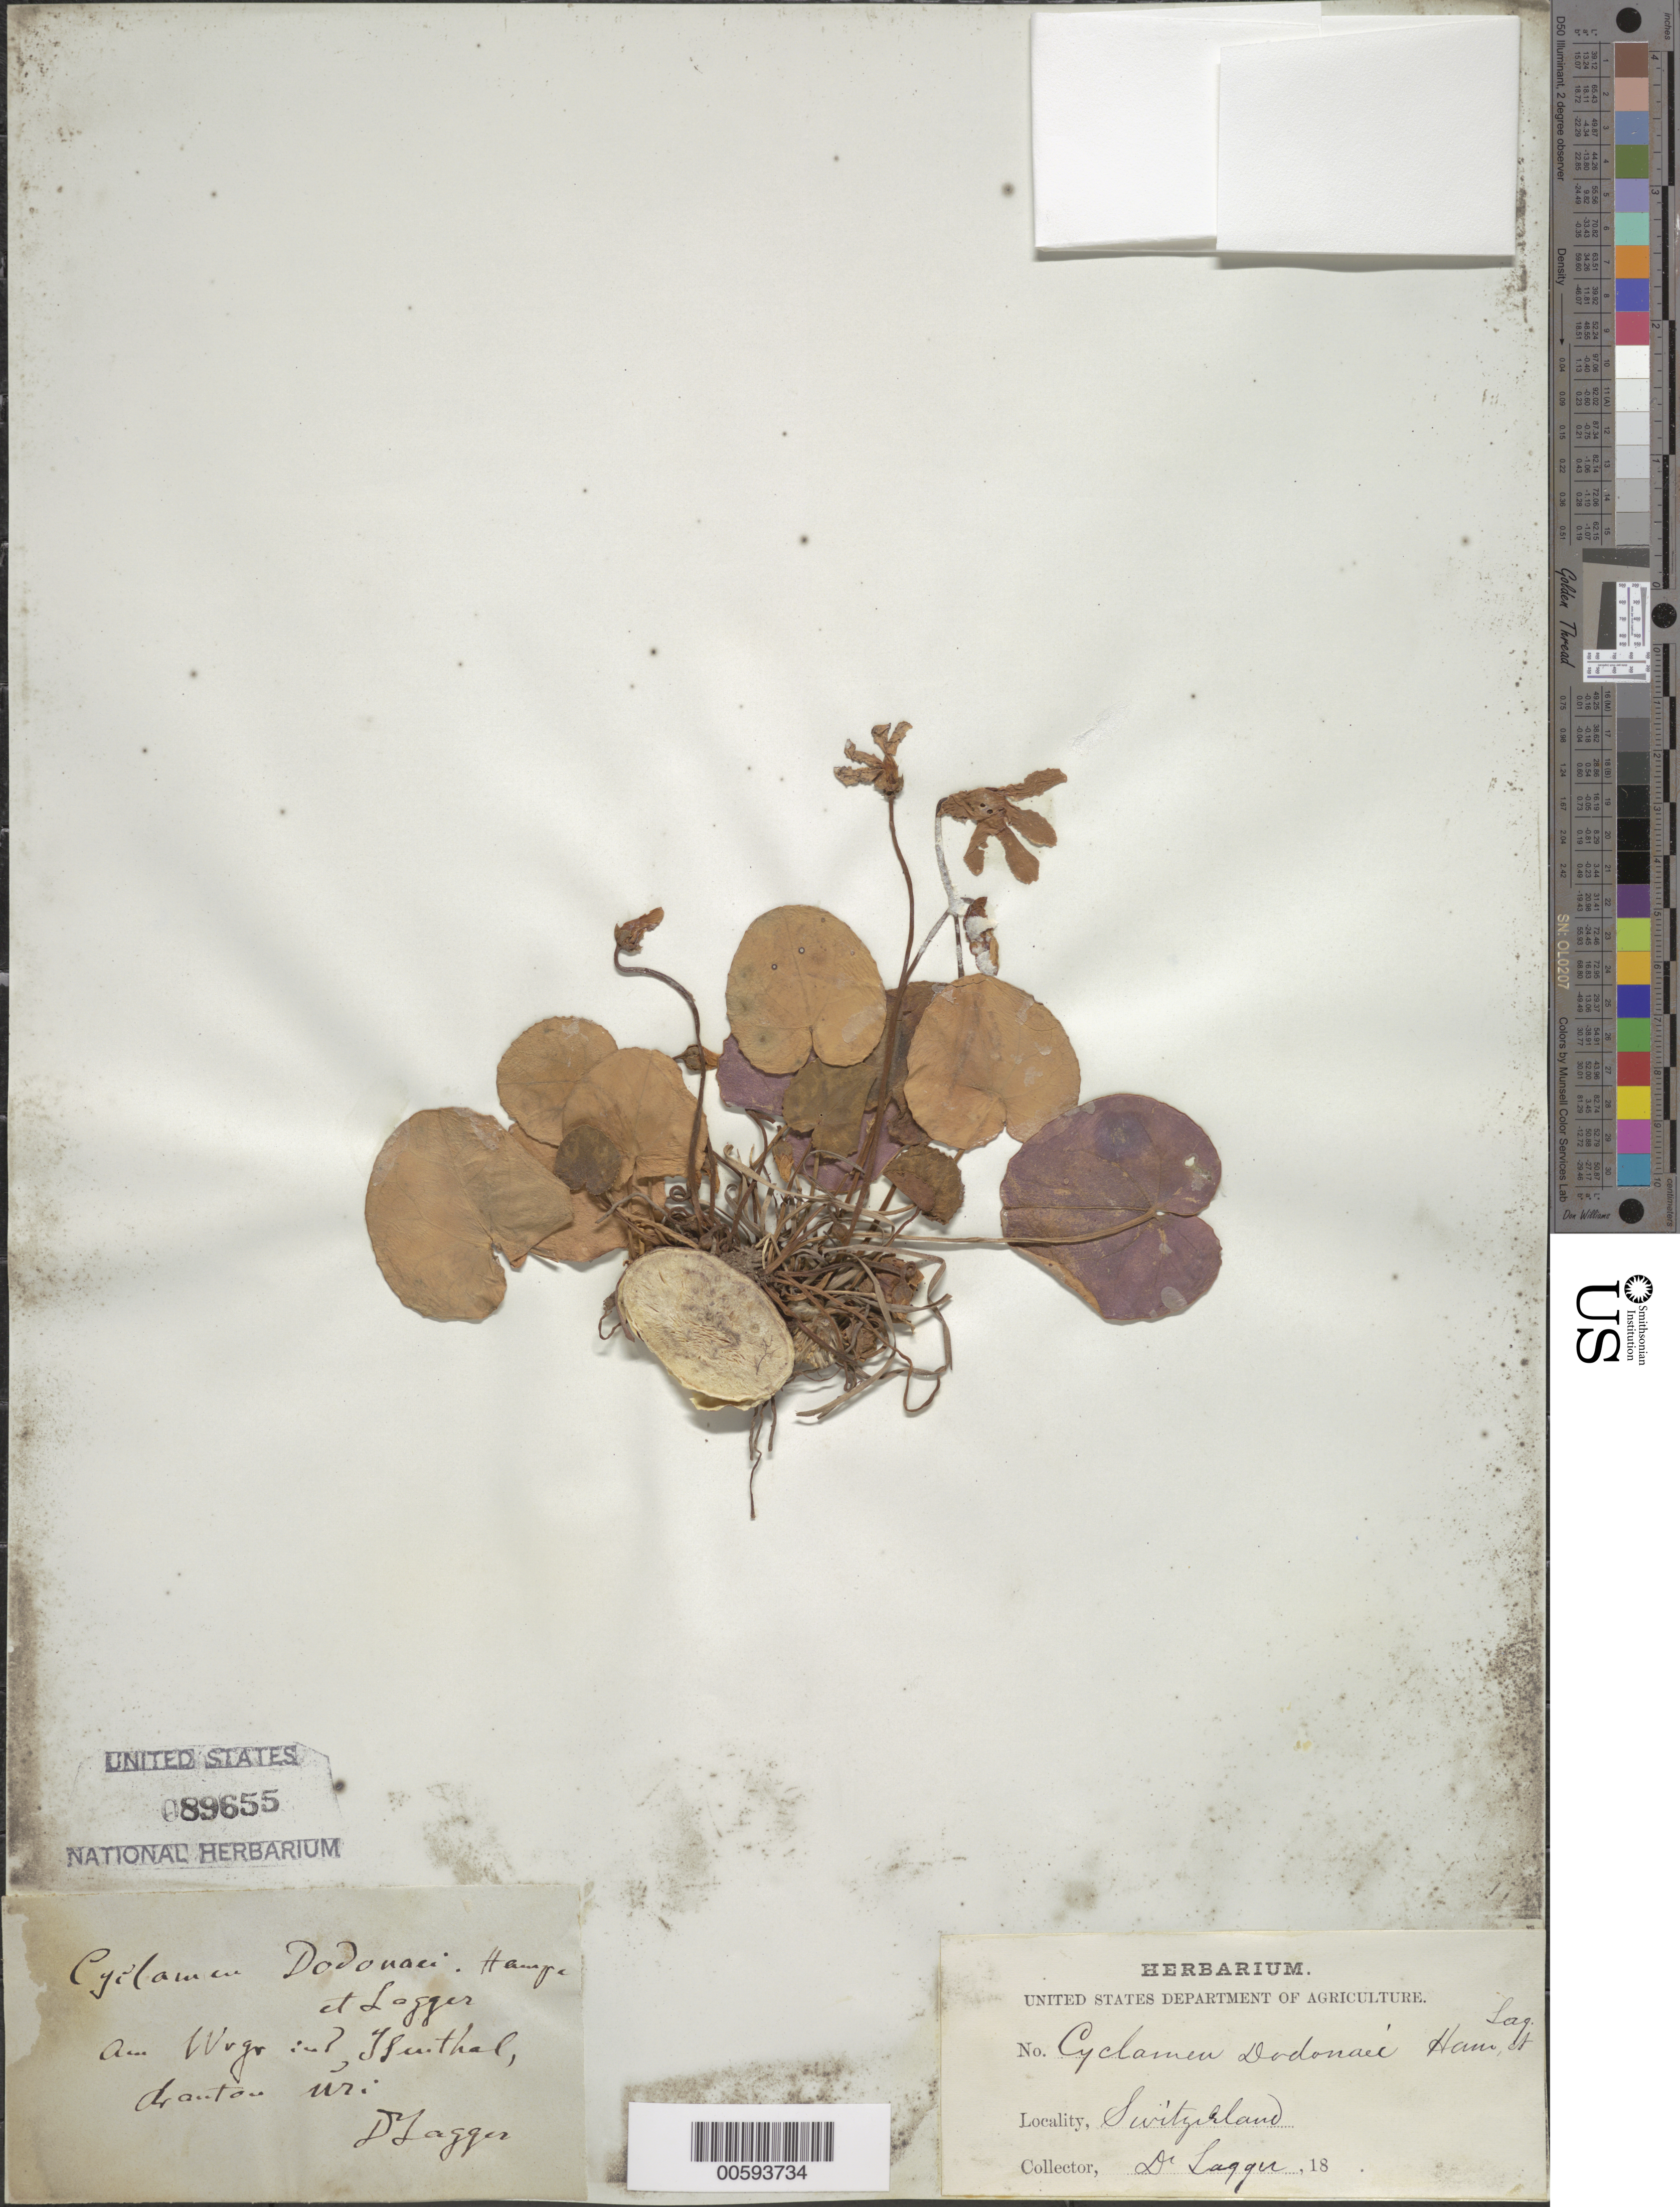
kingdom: Plantae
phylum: Tracheophyta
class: Magnoliopsida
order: Ericales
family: Primulaceae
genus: Cyclamen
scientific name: Cyclamen dodonaei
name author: Hamp.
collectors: D. Lagger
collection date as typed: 18--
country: Switzerland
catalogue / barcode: US 89655